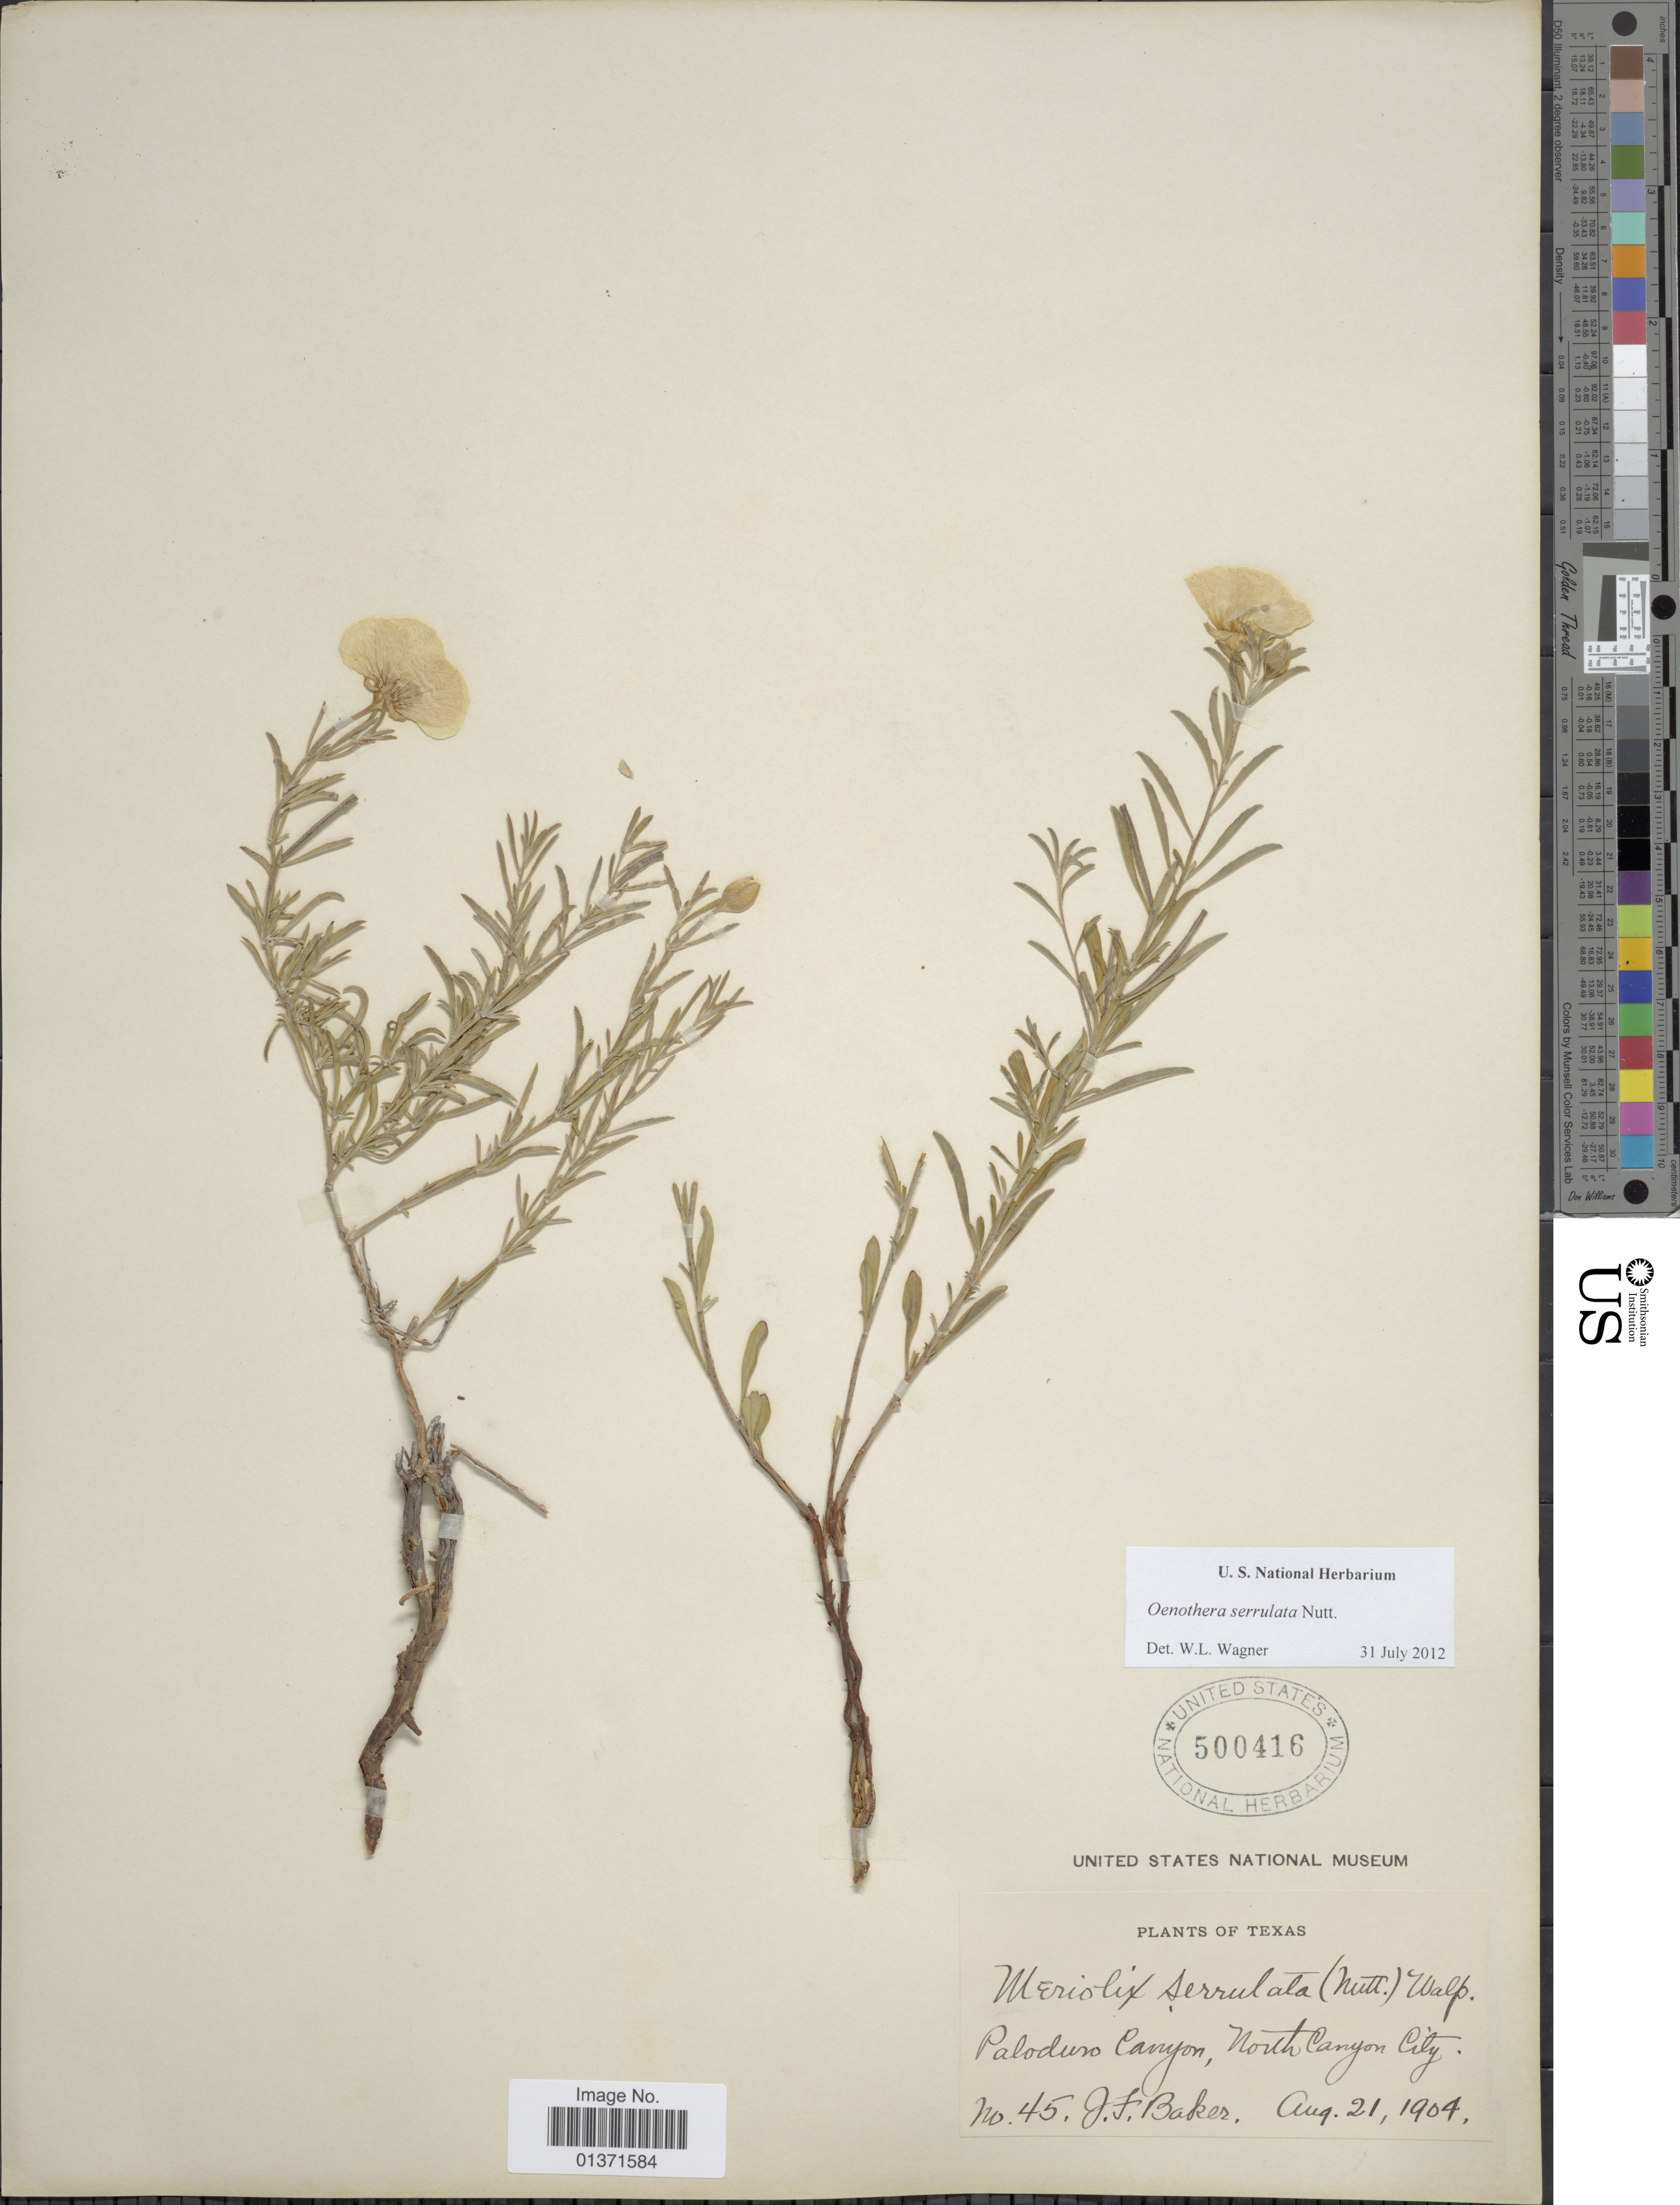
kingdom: Plantae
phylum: Tracheophyta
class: Magnoliopsida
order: Myrtales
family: Onagraceae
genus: Oenothera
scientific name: Oenothera serrulata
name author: Nutt.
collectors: J. F. Baker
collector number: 45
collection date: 1904-08-21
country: United States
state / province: Texas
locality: Paloduro Canyon, North Canyon City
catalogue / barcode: US 500416